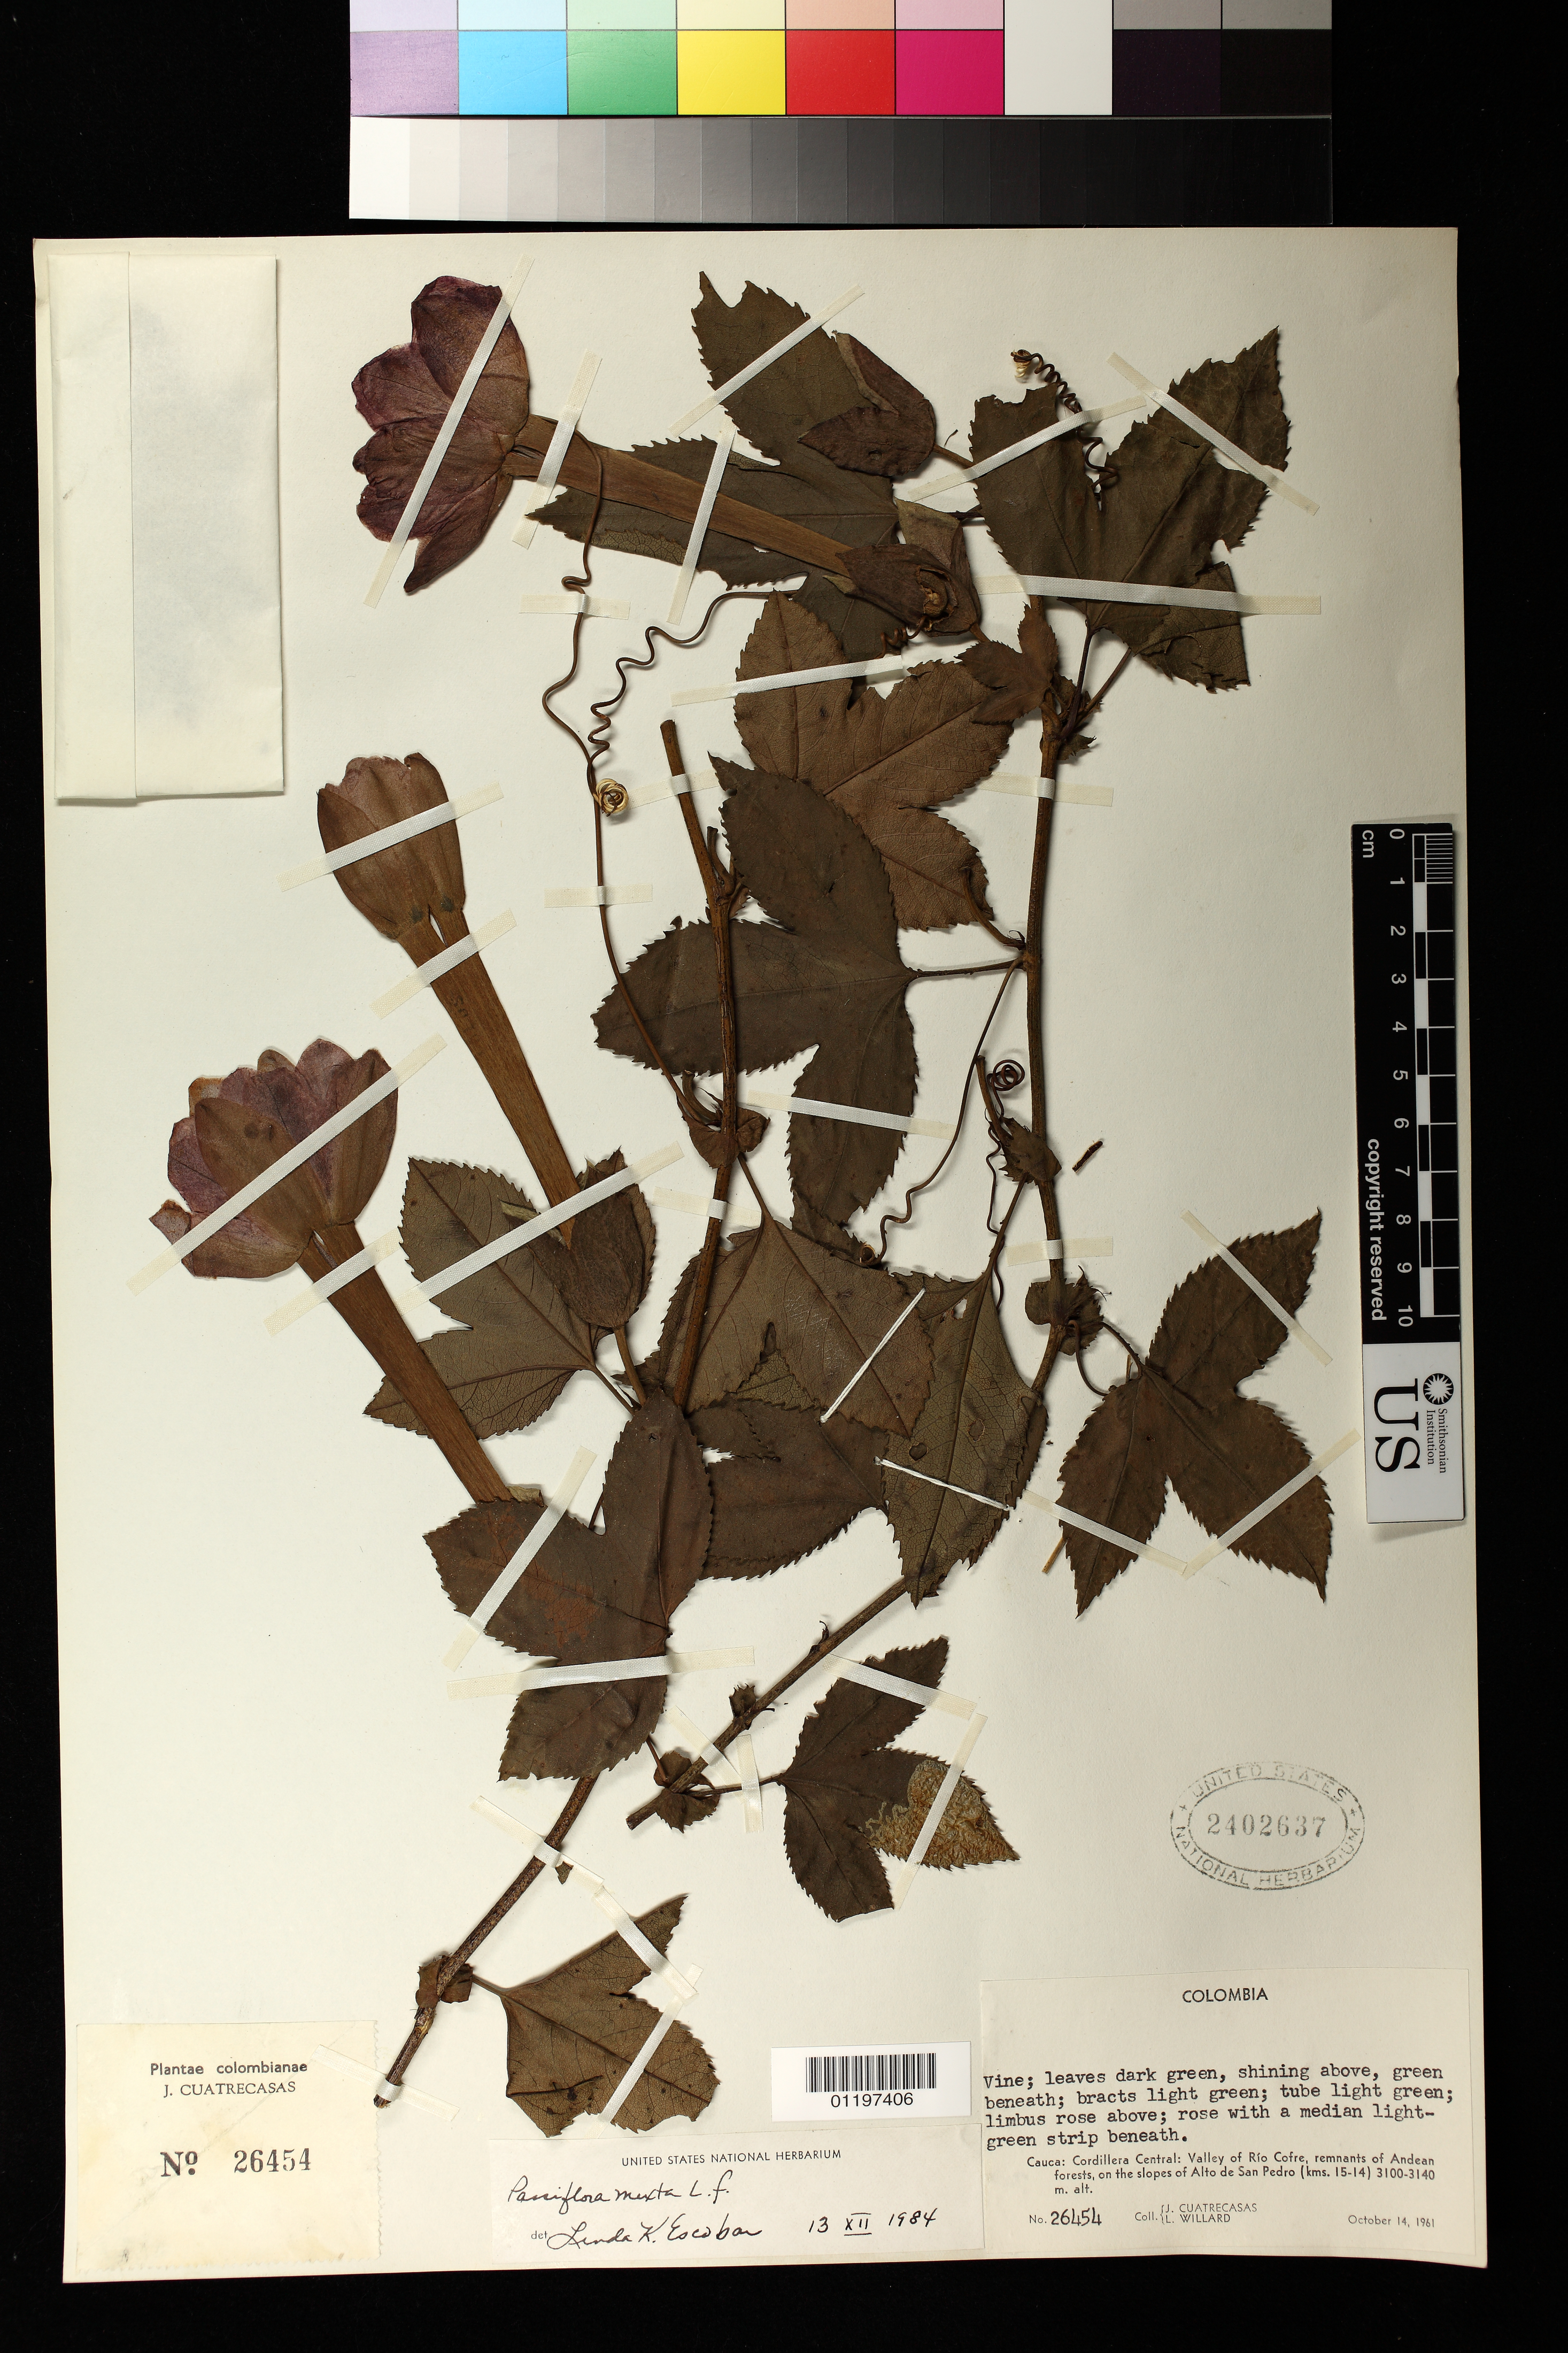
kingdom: Plantae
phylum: Tracheophyta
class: Magnoliopsida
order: Malpighiales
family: Passifloraceae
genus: Passiflora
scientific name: Passiflora mixta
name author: L. f.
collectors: J. Cuatrecasas & L. Willard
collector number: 26454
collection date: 1961-10-14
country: Colombia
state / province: Cauca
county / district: Cordillera Central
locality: Valley of Rio Cofre, remnants of Andean forests, on the slopes of Alto de San Pedro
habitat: Remnants of Andean forests.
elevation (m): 3100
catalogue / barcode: US 2402637